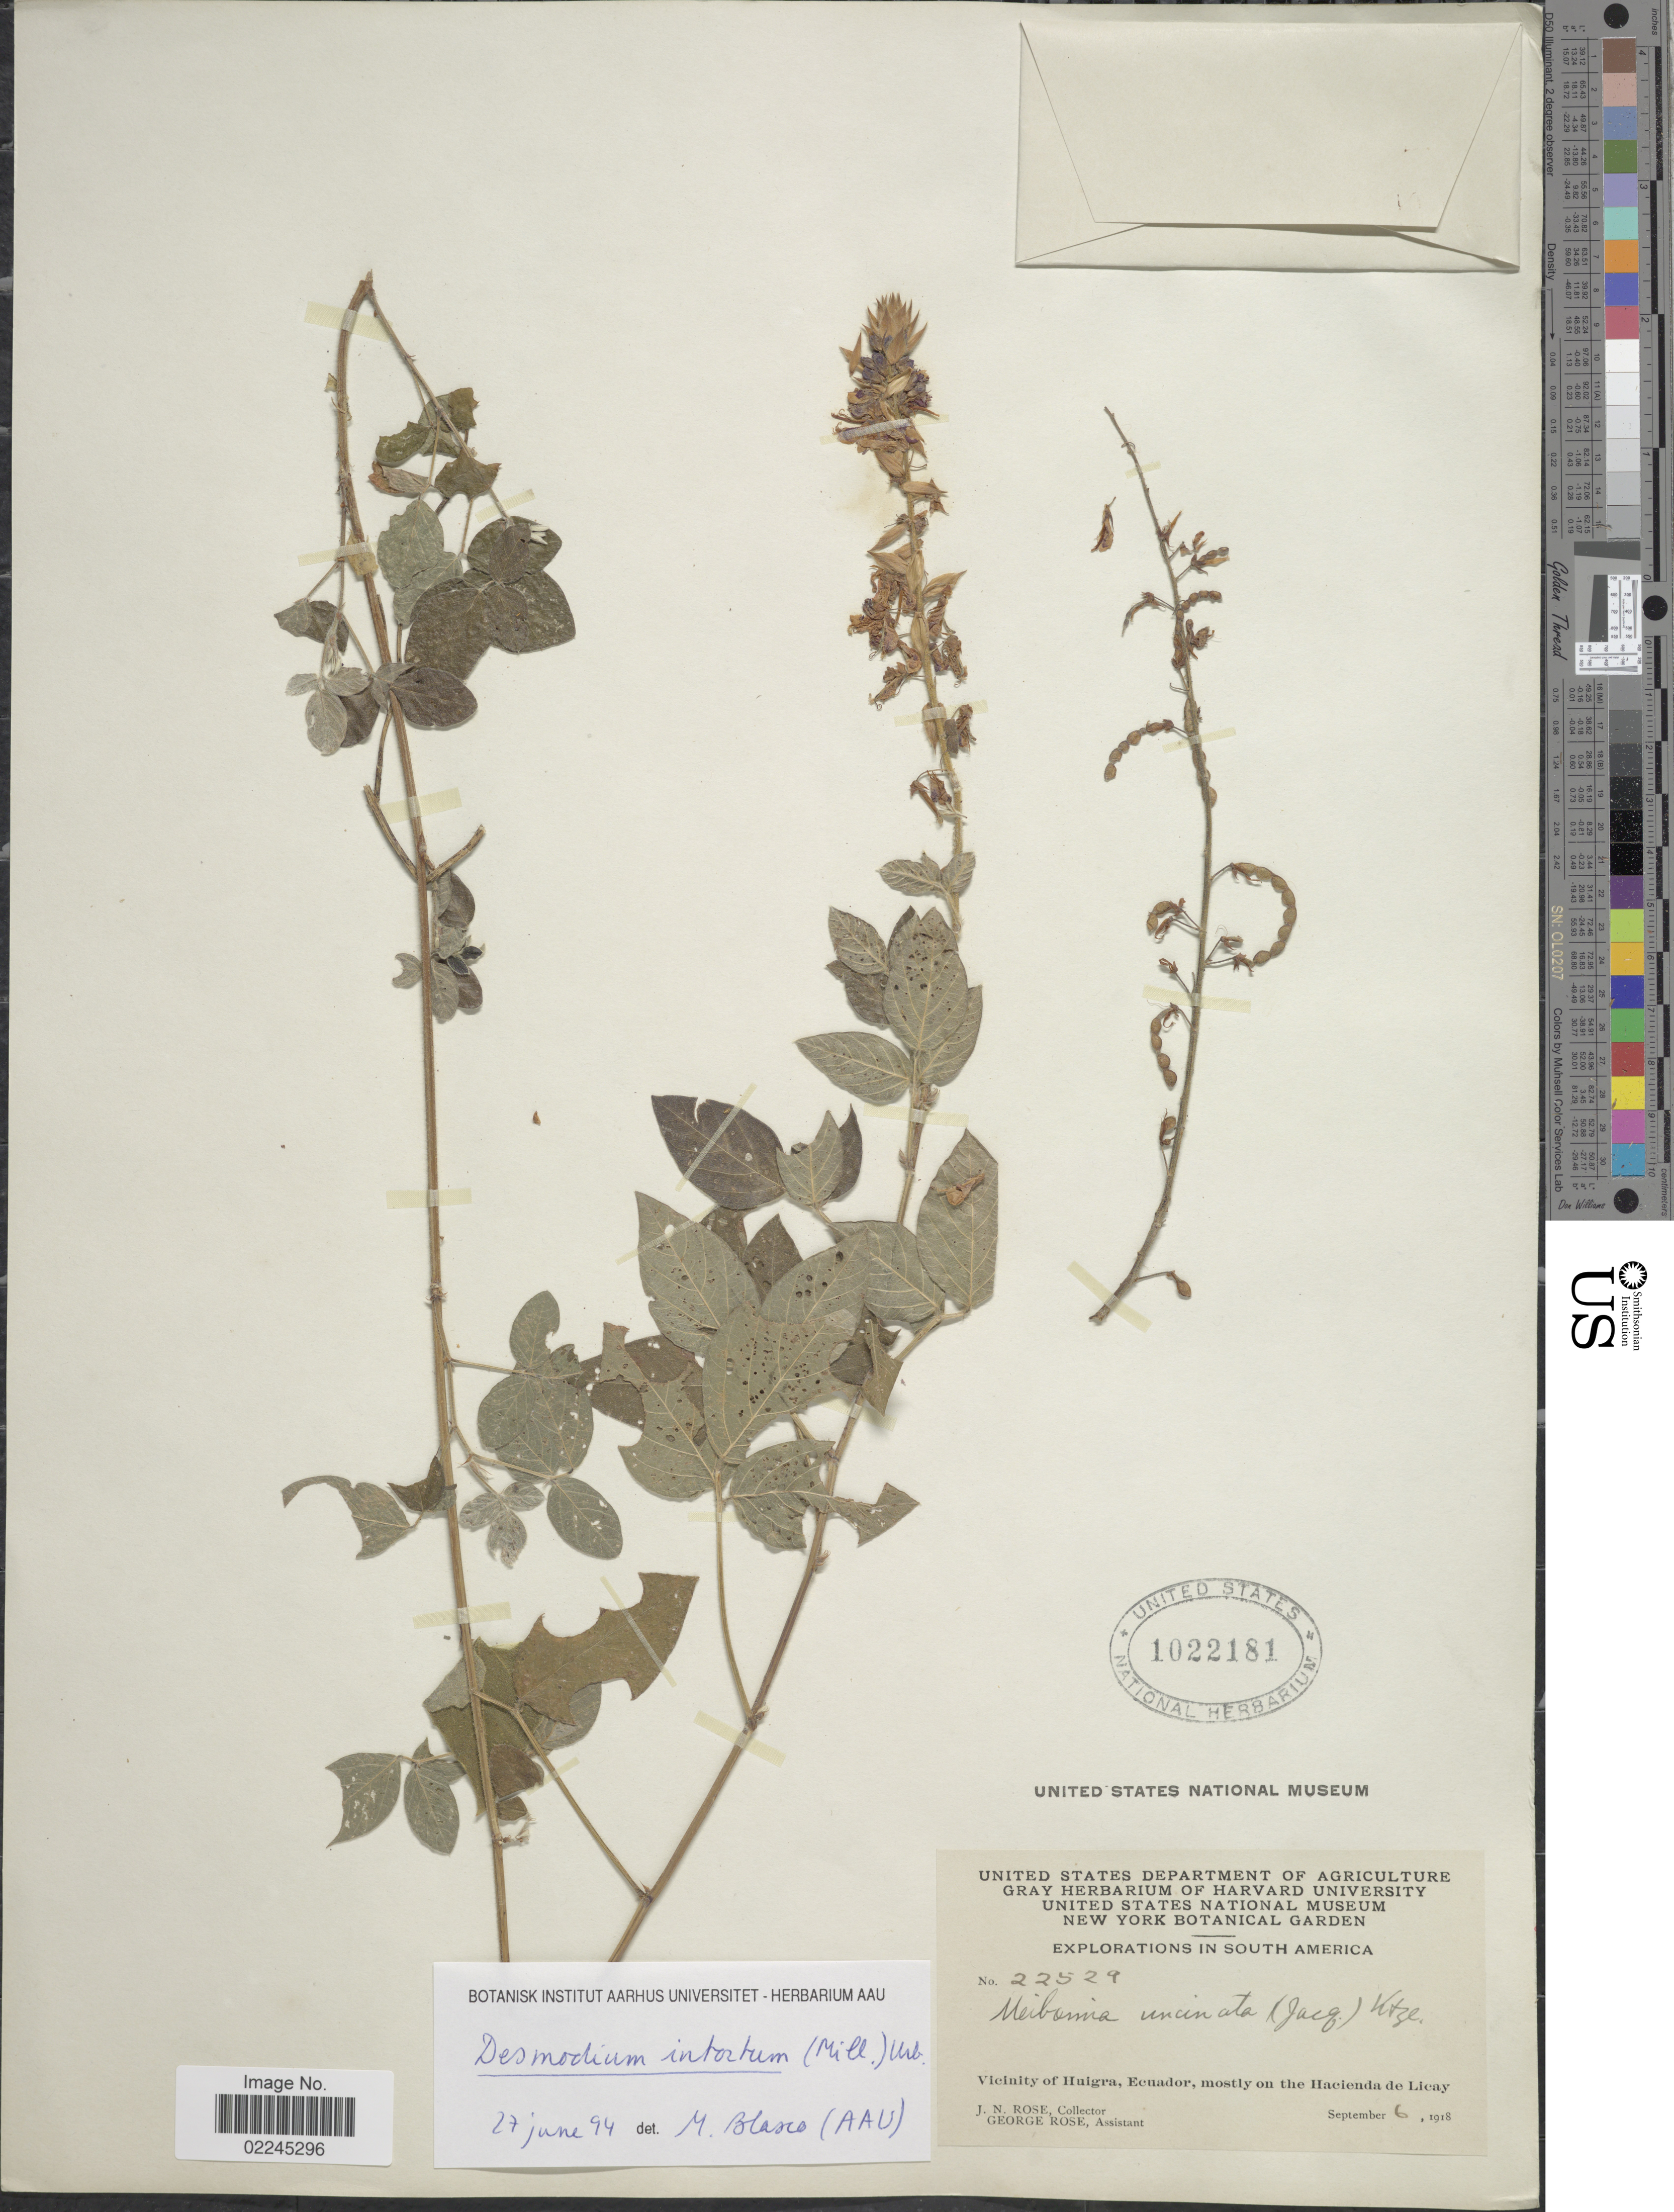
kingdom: Plantae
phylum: Tracheophyta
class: Magnoliopsida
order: Fabales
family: Fabaceae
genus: Desmodium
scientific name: Desmodium intortum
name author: (Mill.) Urb.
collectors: J. N. Rose & G. Rose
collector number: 22529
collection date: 1918-09-06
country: Ecuador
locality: Vicinity of Huigra, Ecuador, mostly on the Hacienda de Licay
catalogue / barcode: US 1022181